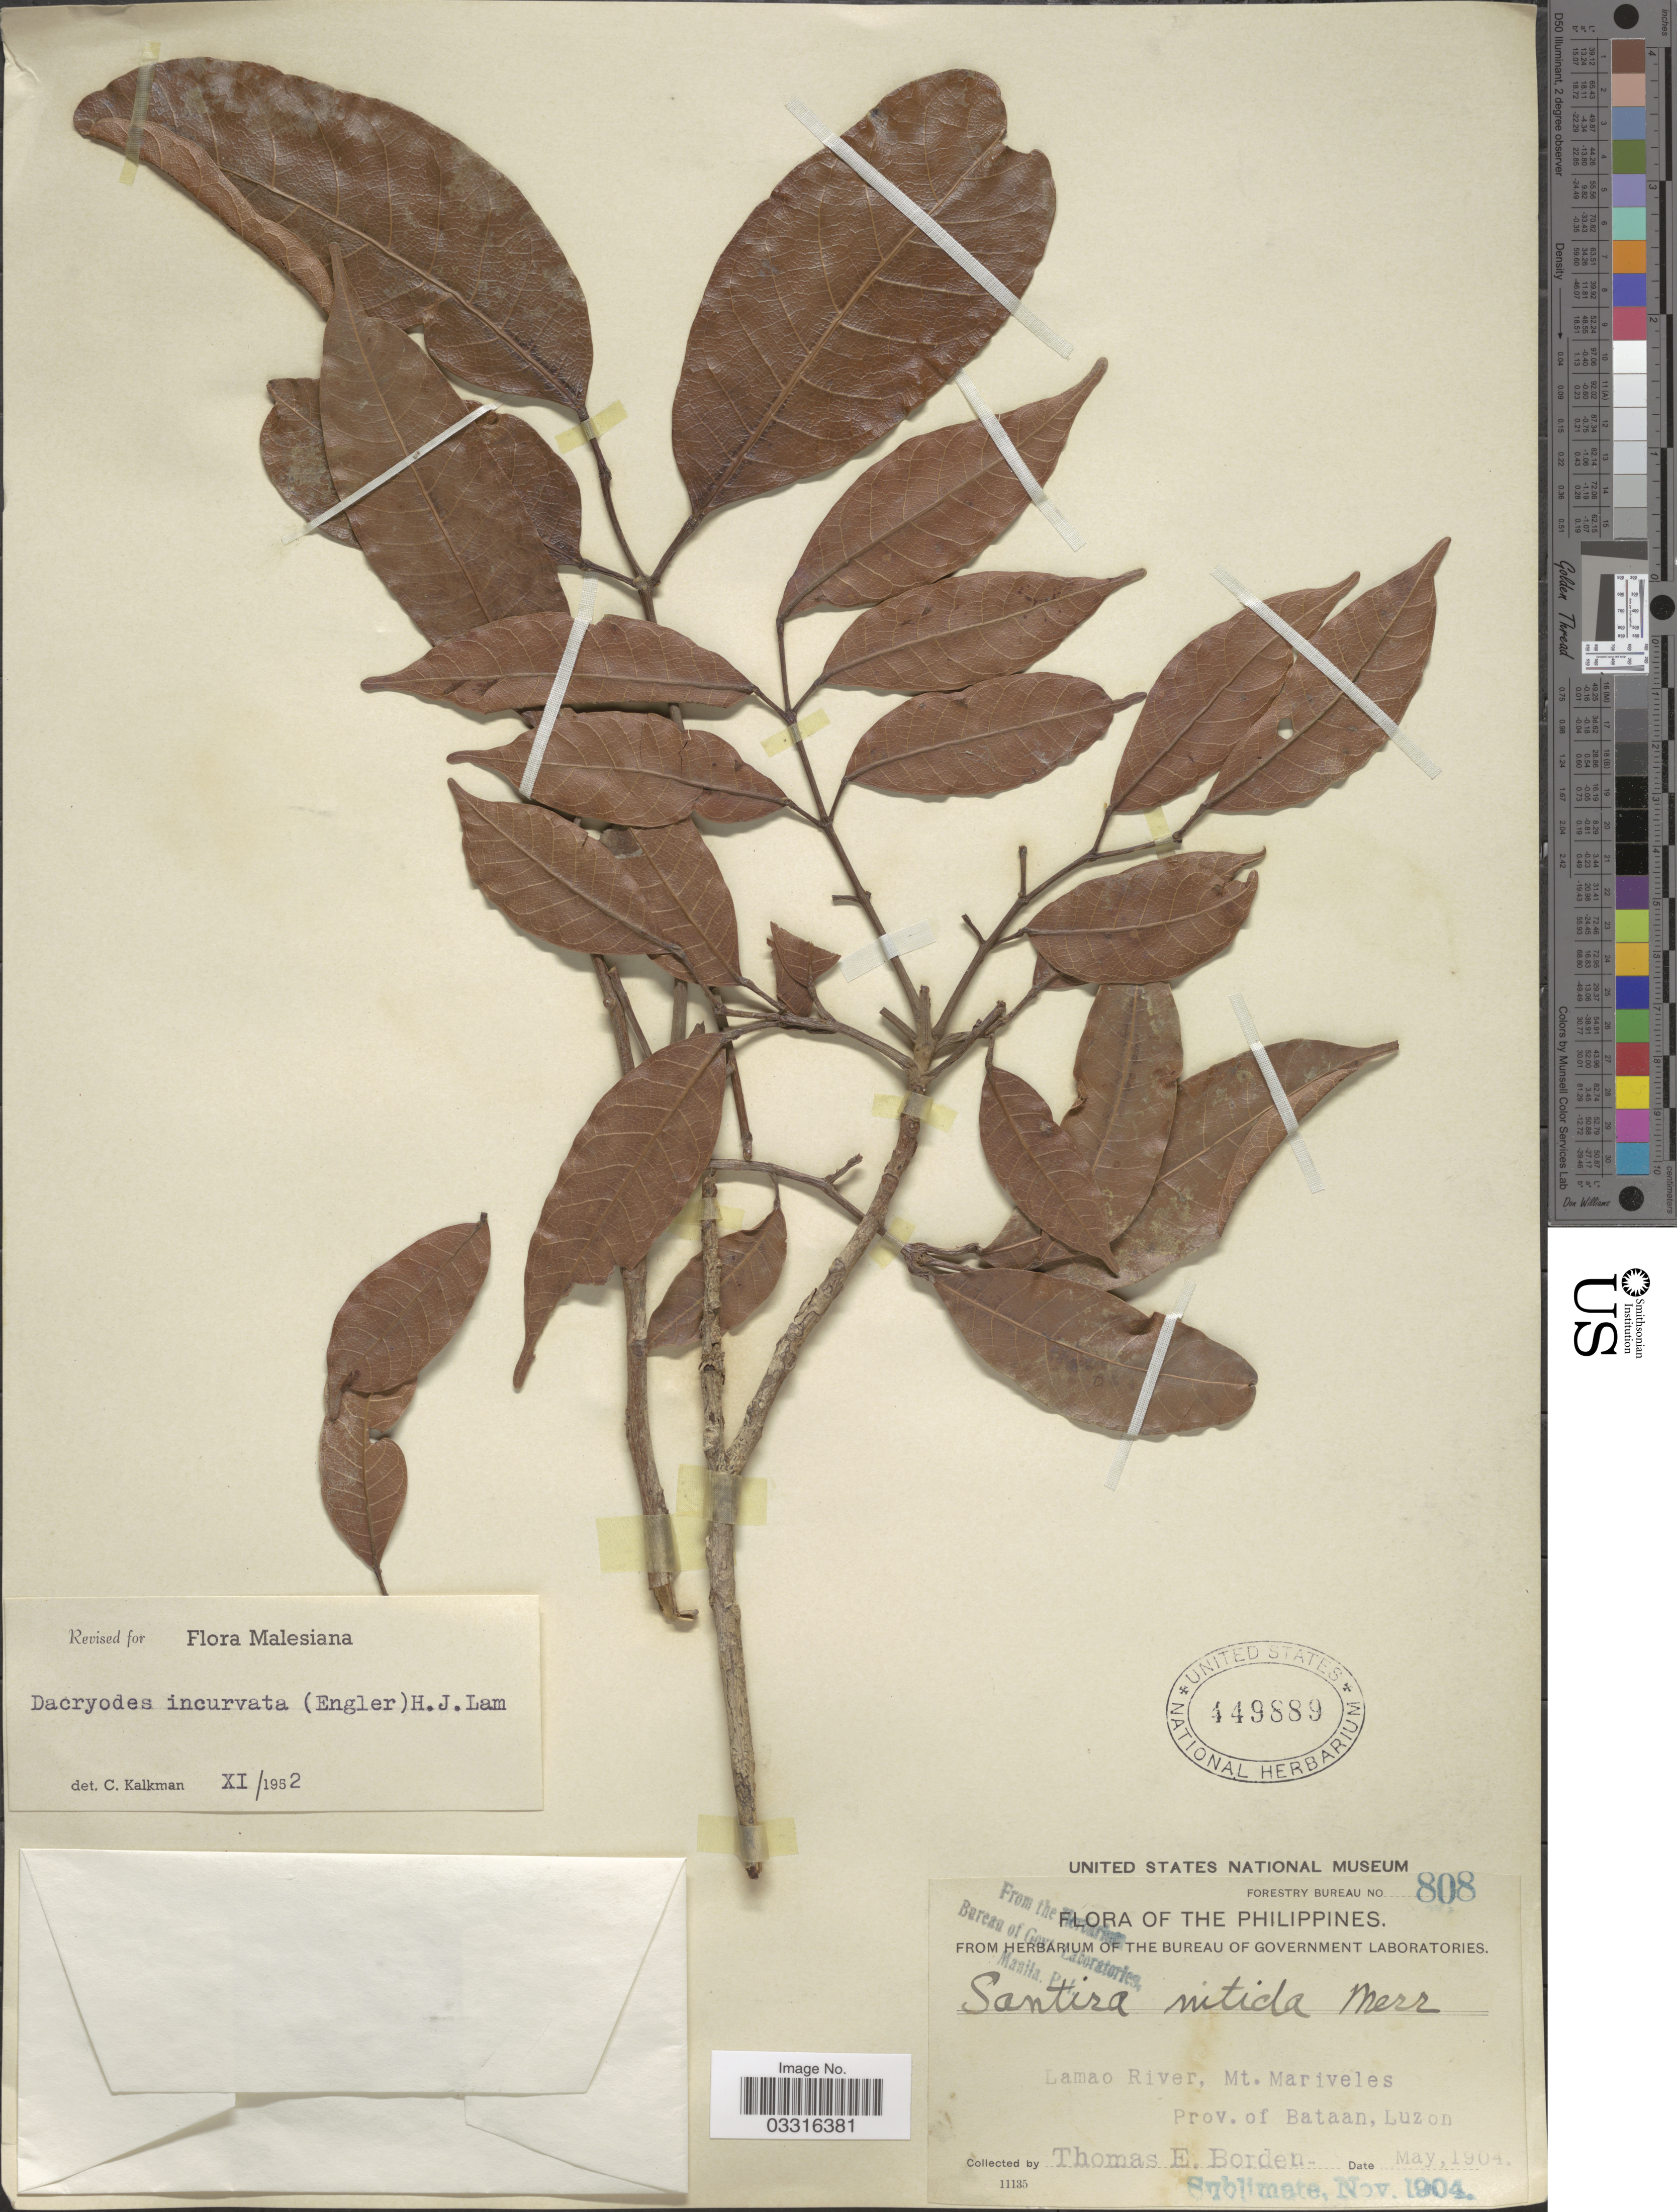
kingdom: Plantae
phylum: Tracheophyta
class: Magnoliopsida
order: Sapindales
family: Burseraceae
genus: Dacryodes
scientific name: Dacryodes incurvata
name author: (Engl.) H.J. Lam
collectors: T. E. Borden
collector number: Forestry Bureau 808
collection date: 1904-05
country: Philippines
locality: Lamao River, Mt. Mariveles, Prov. of Bataan, Luzon.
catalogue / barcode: US 449889